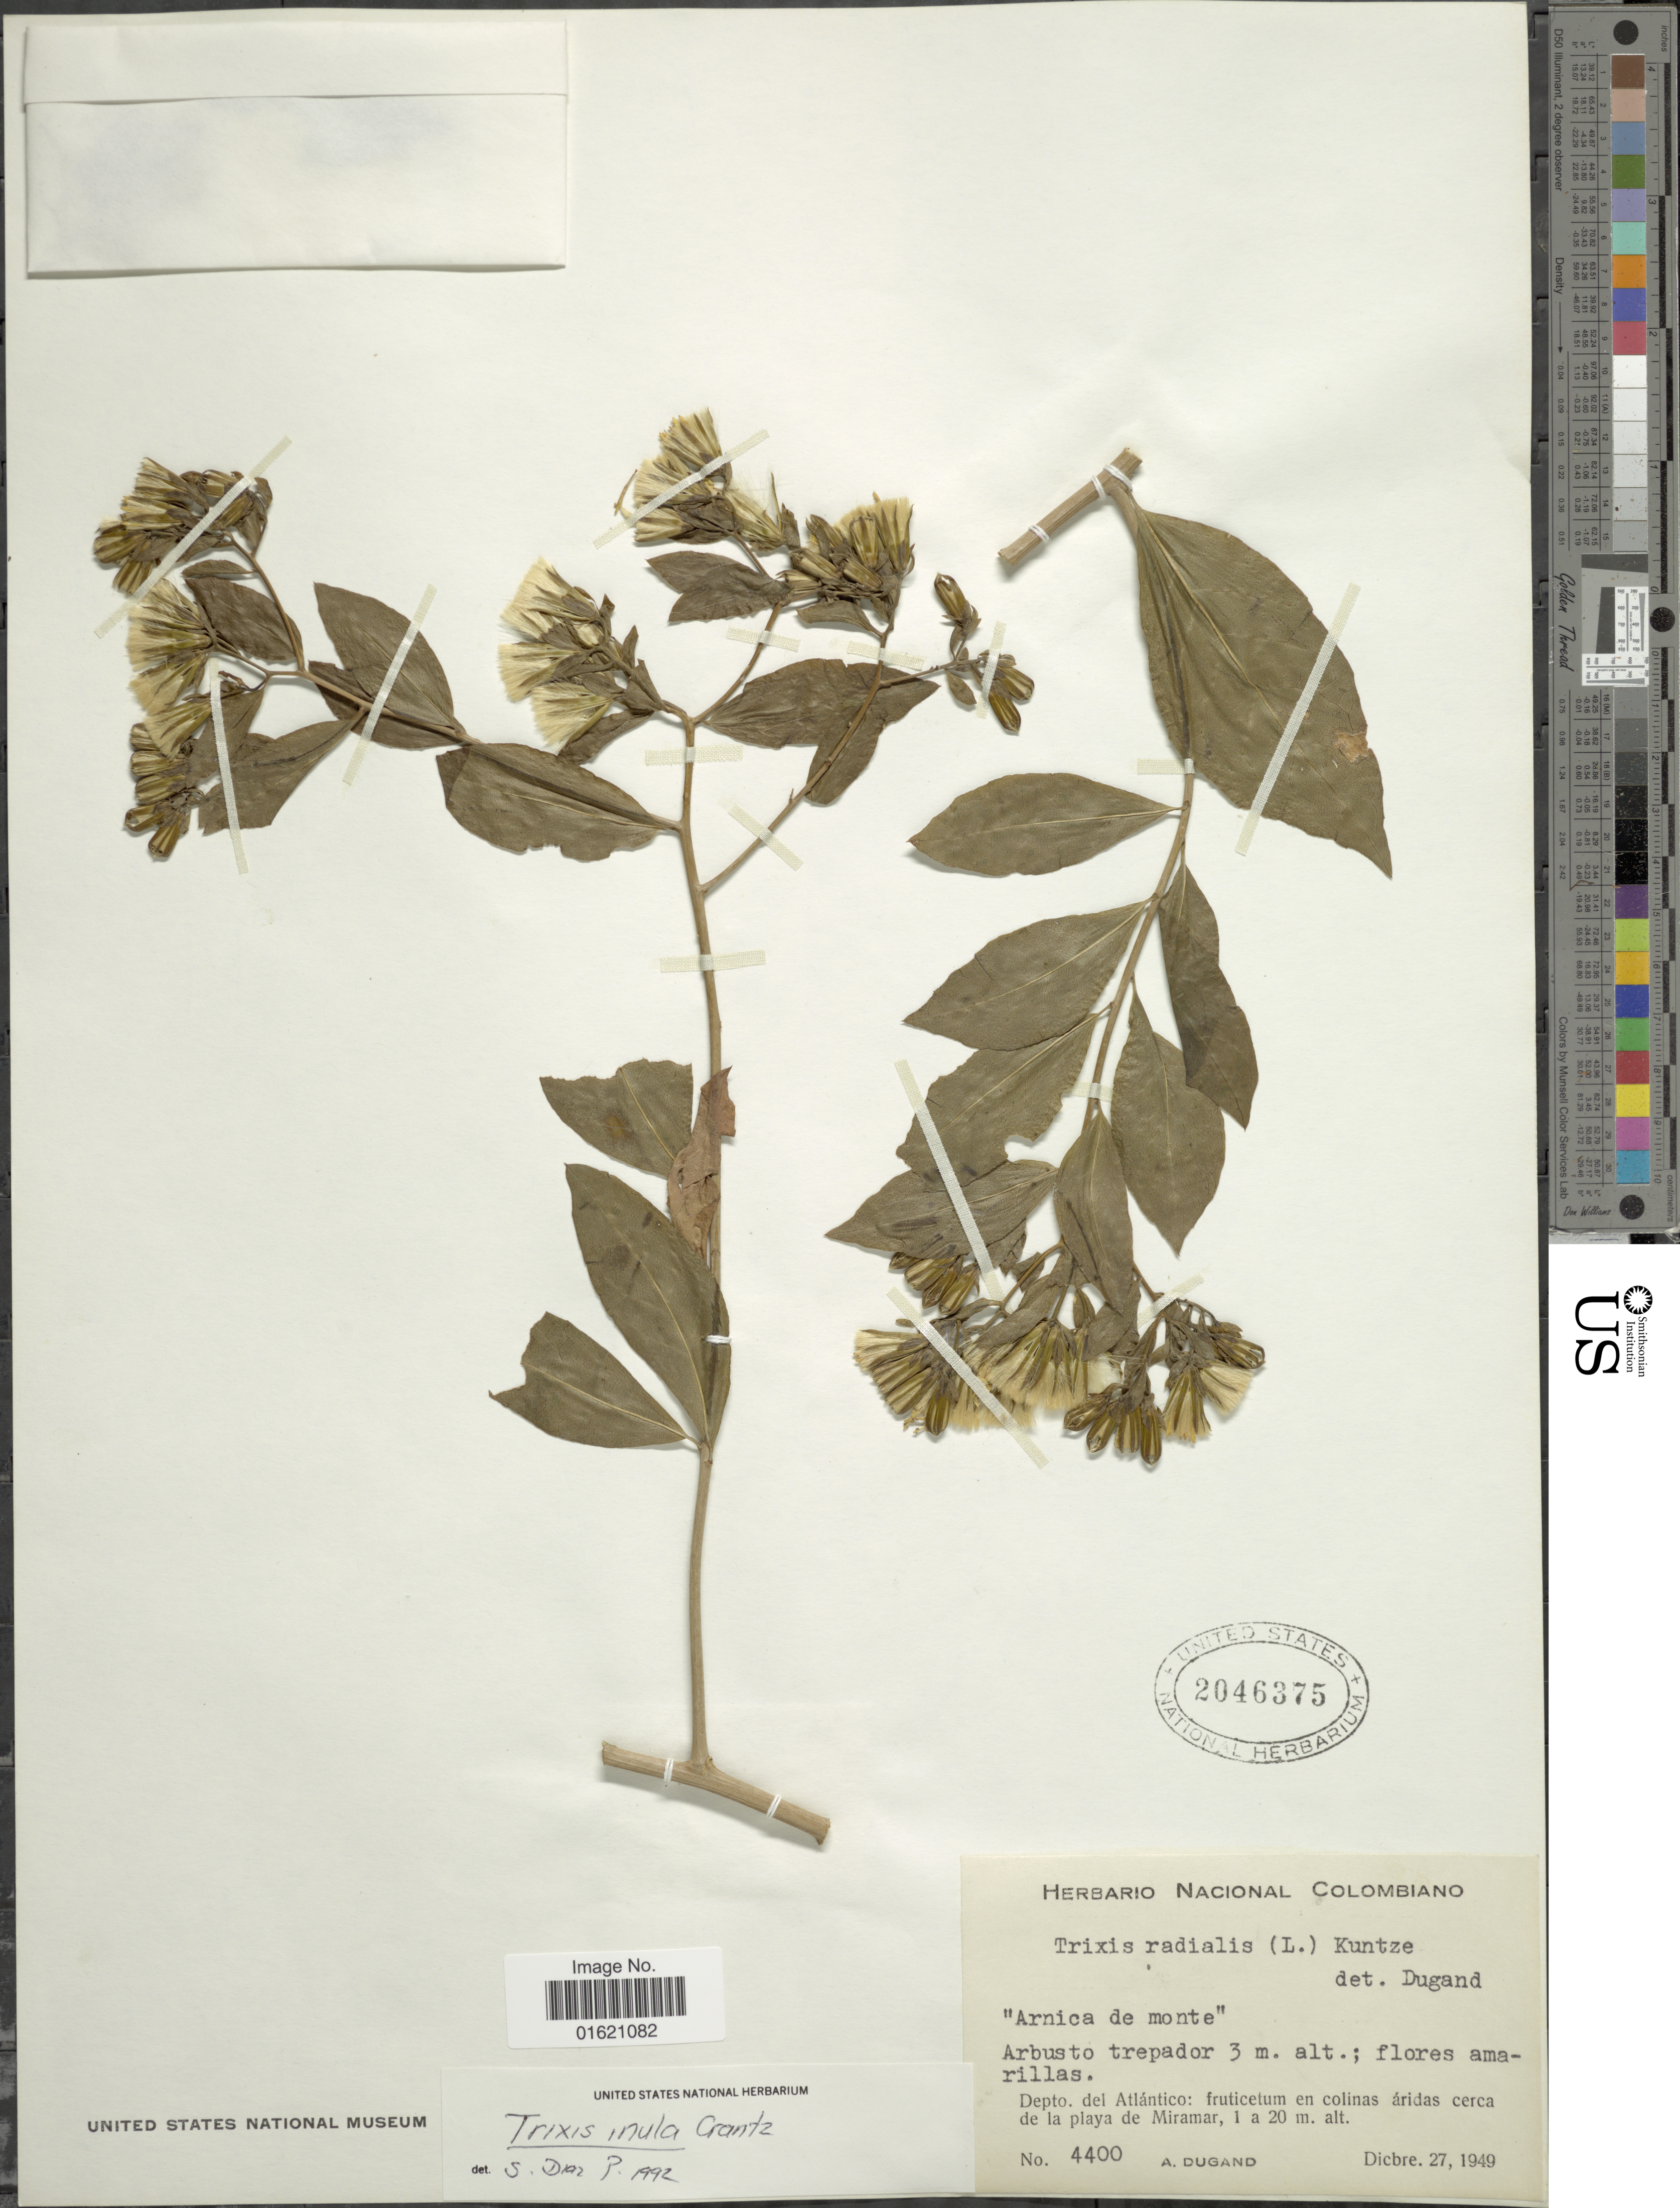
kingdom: Plantae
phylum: Tracheophyta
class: Magnoliopsida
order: Asterales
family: Asteraceae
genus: Trixis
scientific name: Trixis inula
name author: Crantz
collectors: A. Dugand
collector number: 4400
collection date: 1949-12-27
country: Colombia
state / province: Atlántico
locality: Dept. del Atlántico: fruticetum en colinas áridas cerca de la playa de Miramar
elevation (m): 1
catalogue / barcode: US 2046375